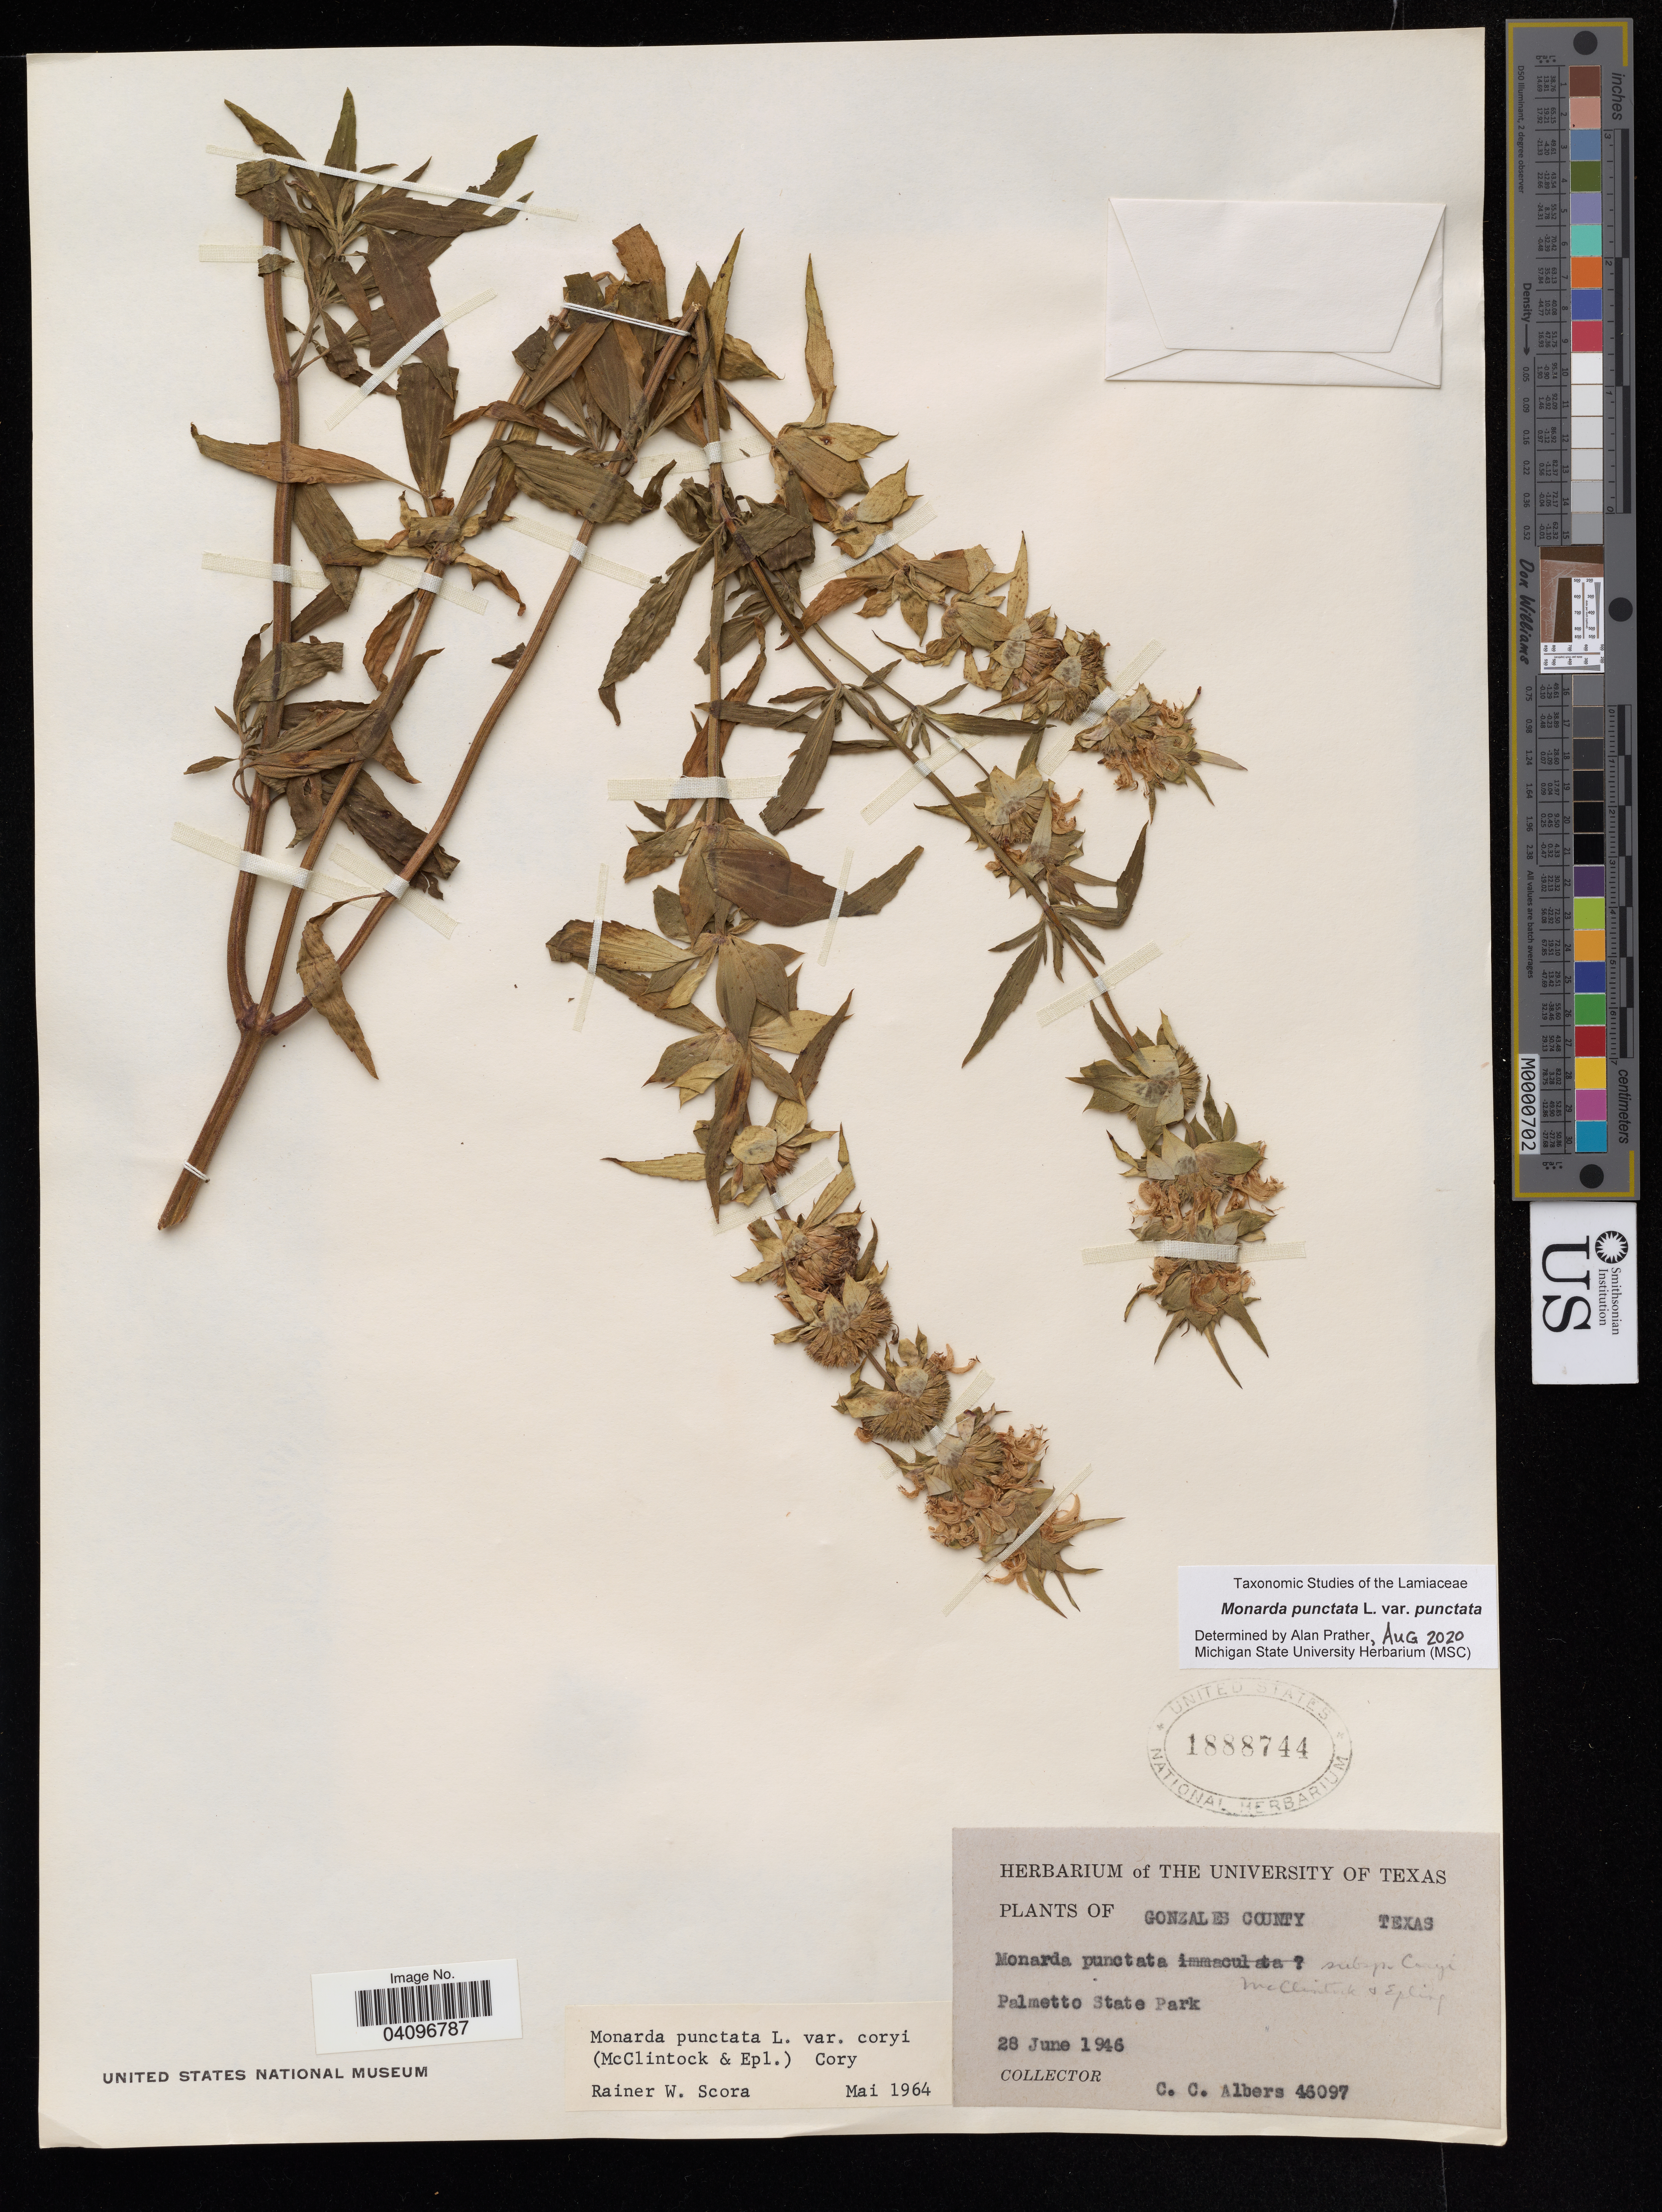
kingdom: Plantae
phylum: Tracheophyta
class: Magnoliopsida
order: Lamiales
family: Lamiaceae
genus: Monarda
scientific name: Monarda punctata var. coryi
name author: (E. M. McClint. & Epling) Shinners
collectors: C. Albers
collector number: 46097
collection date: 1946-06-28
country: United States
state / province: Texas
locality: Gonzales Country, Palmetto State Park.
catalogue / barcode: US 1888744